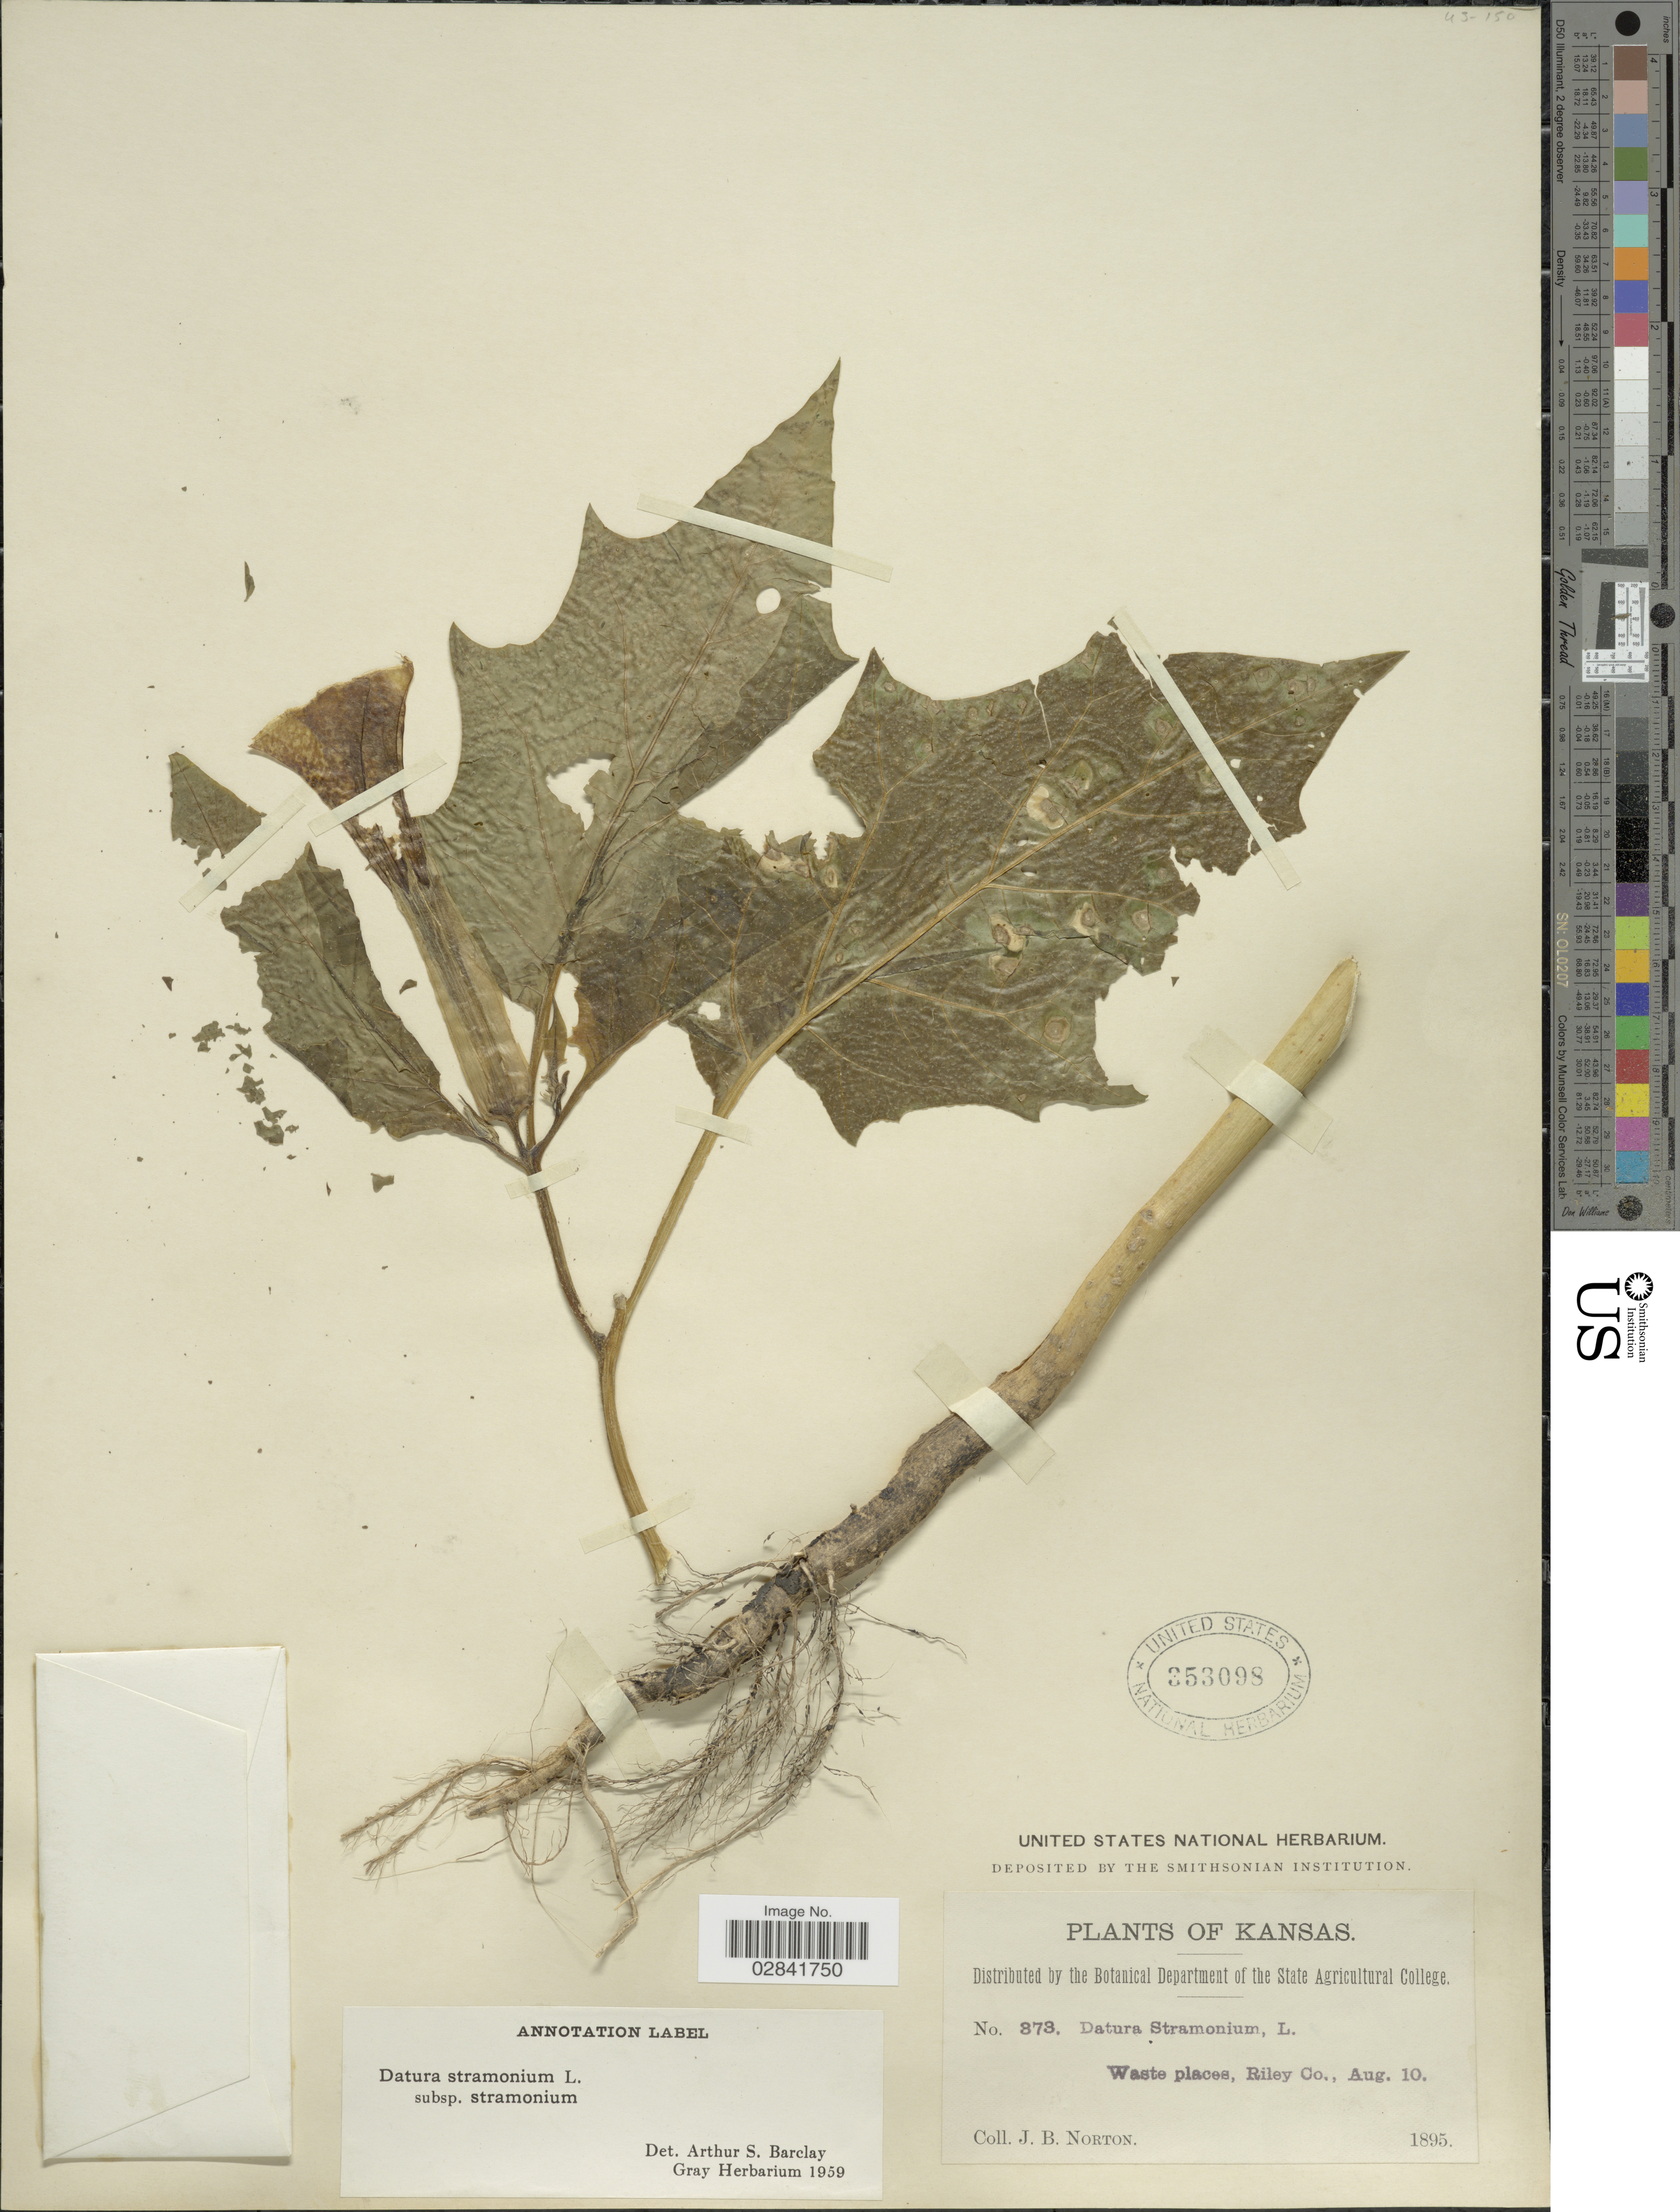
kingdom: Plantae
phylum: Tracheophyta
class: Magnoliopsida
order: Solanales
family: Solanaceae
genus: Datura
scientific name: Datura stramonium subsp. stramonium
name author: L.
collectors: J. B. Norton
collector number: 873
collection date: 1895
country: United States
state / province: Kansas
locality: Riley Co.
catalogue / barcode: US 353098